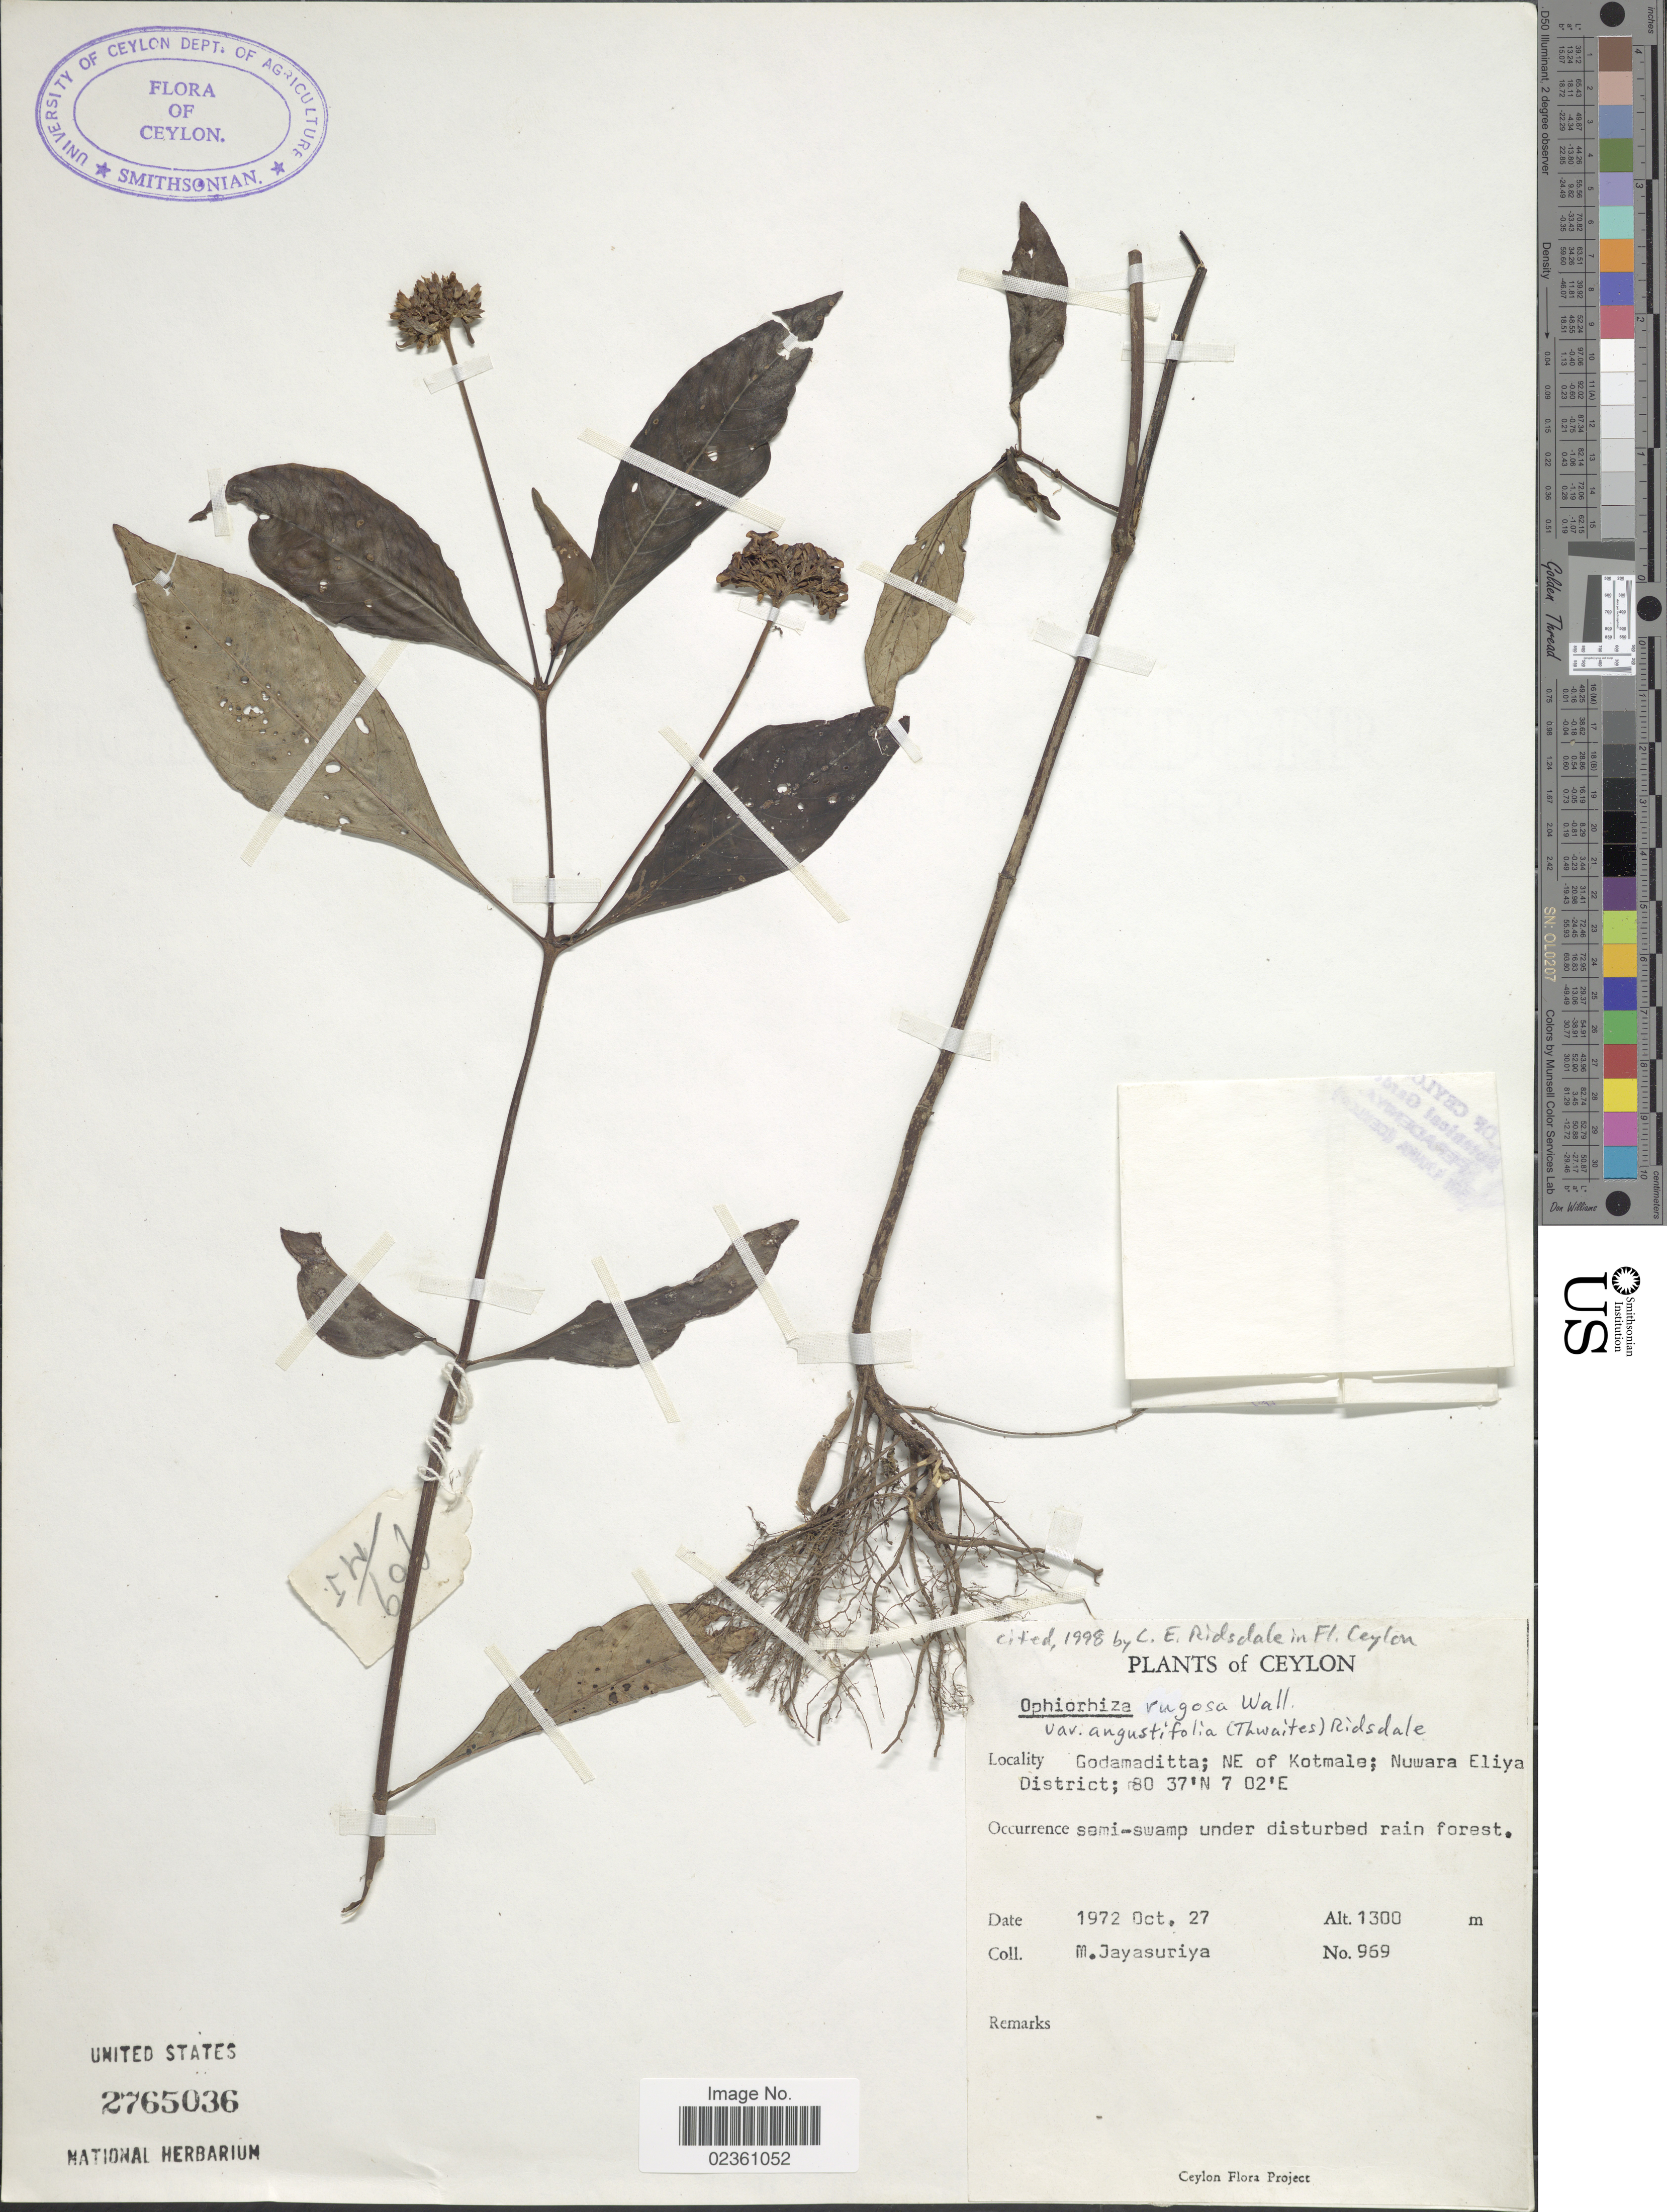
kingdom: Plantae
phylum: Tracheophyta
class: Magnoliopsida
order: Gentianales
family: Rubiaceae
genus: Ophiorrhiza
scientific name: Ophiorrhiza rugosa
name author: Wall.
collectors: M. Jayasuriya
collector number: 969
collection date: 1972-10-27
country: Sri Lanka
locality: Ceylon, Godamaditta; NE of Kotmale; Nuwara ELiya District, semi-swamp under disturbed rain forest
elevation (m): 1300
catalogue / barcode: US 2765036